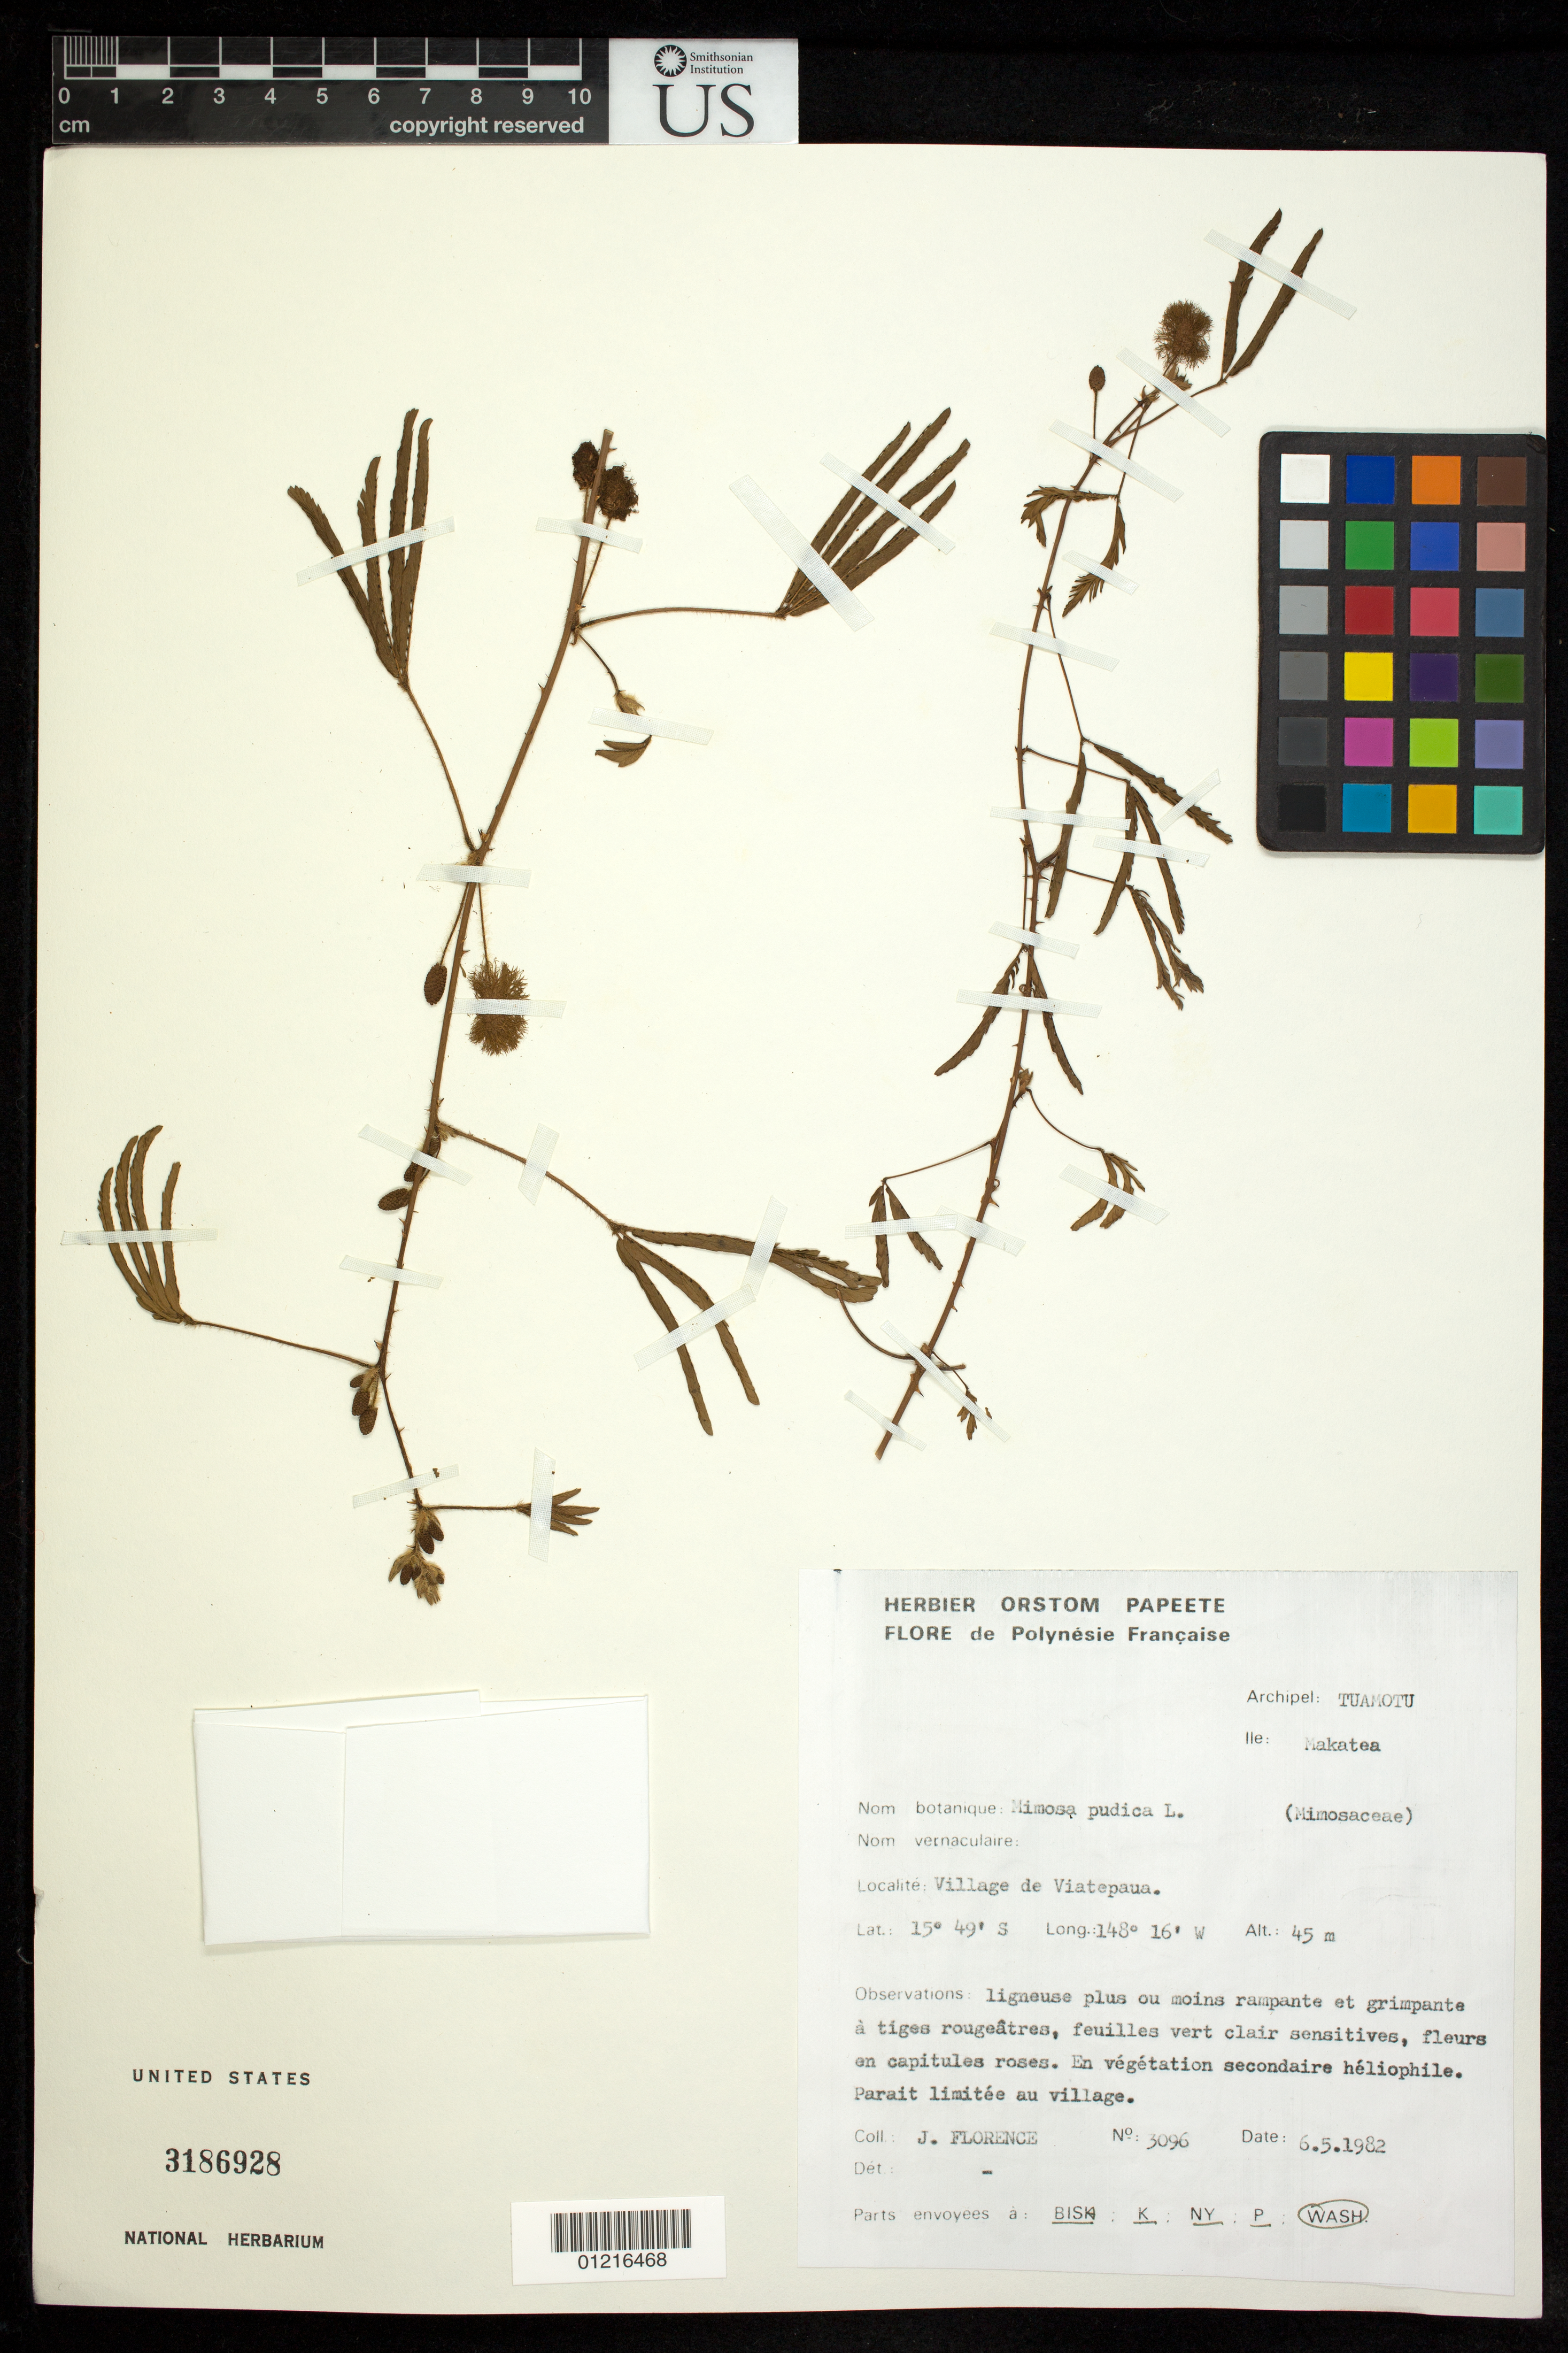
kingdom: Plantae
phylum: Tracheophyta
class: Magnoliopsida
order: Fabales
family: Fabaceae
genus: Mimosa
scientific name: Mimosa pudica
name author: L.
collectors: J. Florence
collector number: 3096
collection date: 1982-05-06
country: French Polynesia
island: Makatea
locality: Village de Viatepaua, paraît limitée au village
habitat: En vègètation secondaire hèliophile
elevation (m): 45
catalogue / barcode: US 3186928